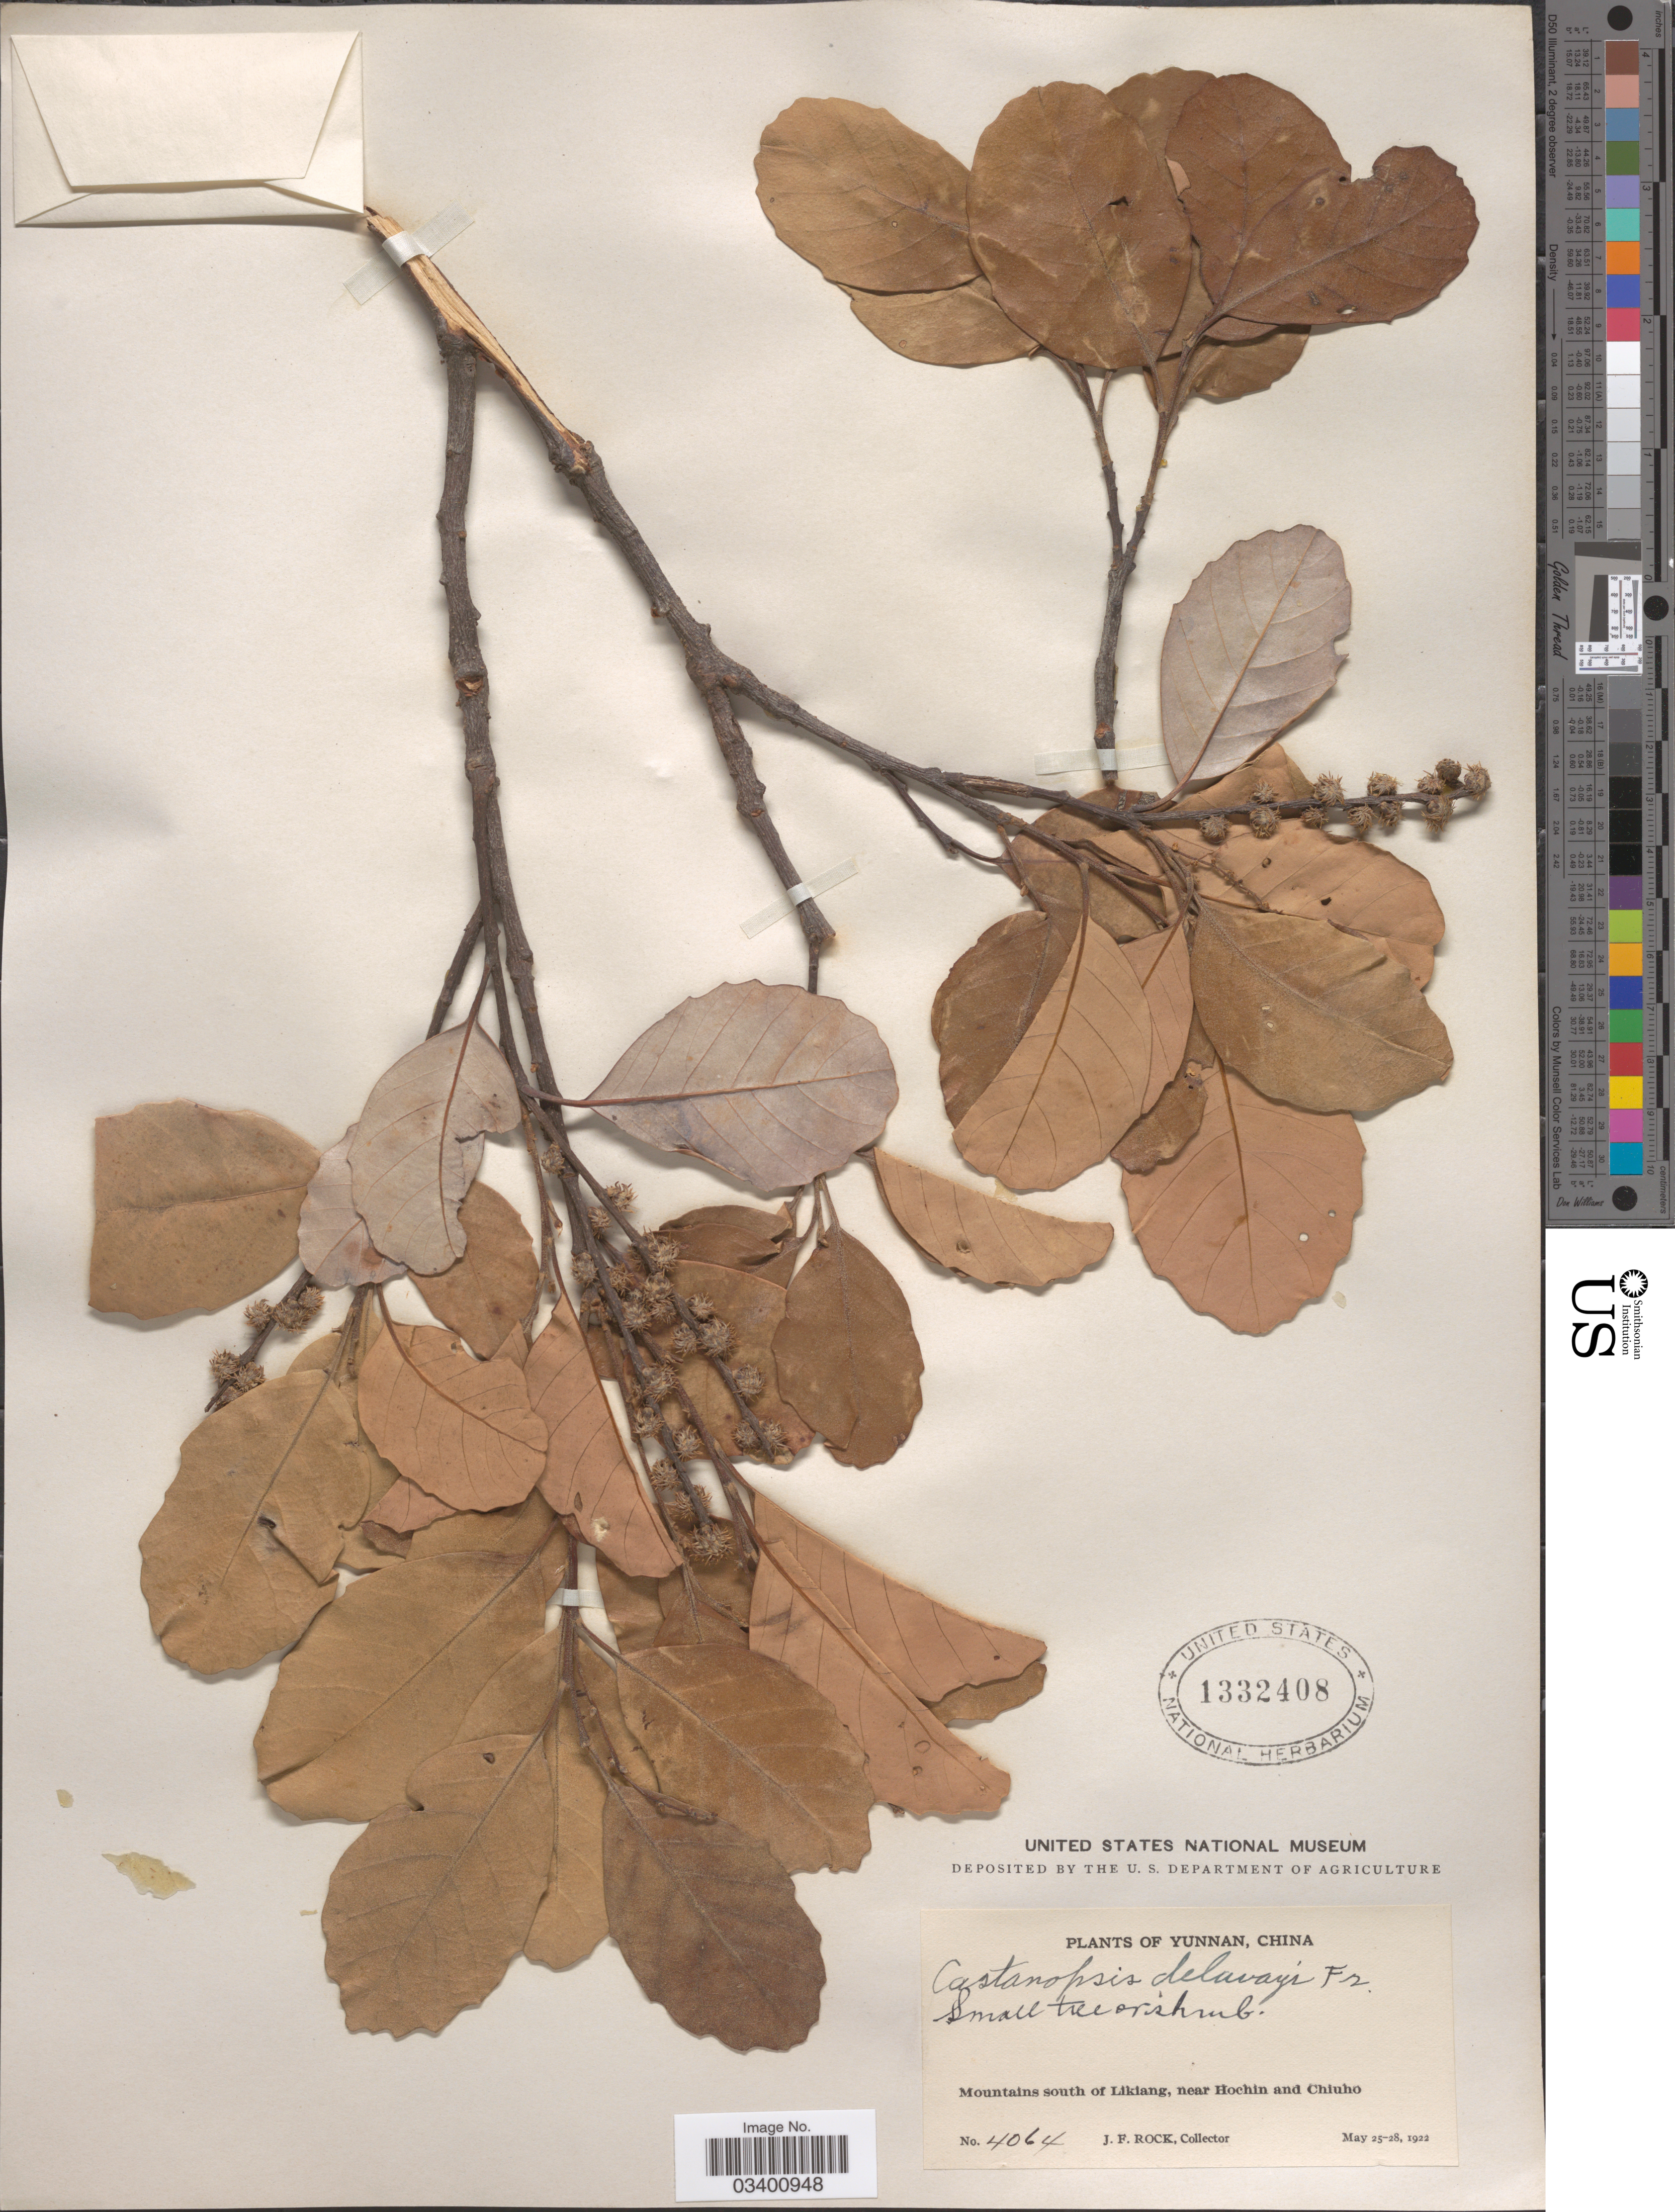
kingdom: Plantae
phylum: Tracheophyta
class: Magnoliopsida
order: Fagales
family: Fagaceae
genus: Castanopsis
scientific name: Castanopsis delavayi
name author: Franch.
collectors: J. Rock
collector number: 4064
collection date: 1922-05-25/1922-05-28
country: China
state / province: Yunnan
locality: Mountains south of Likiang, near Hochin and Chiuho.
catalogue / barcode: US 1332408